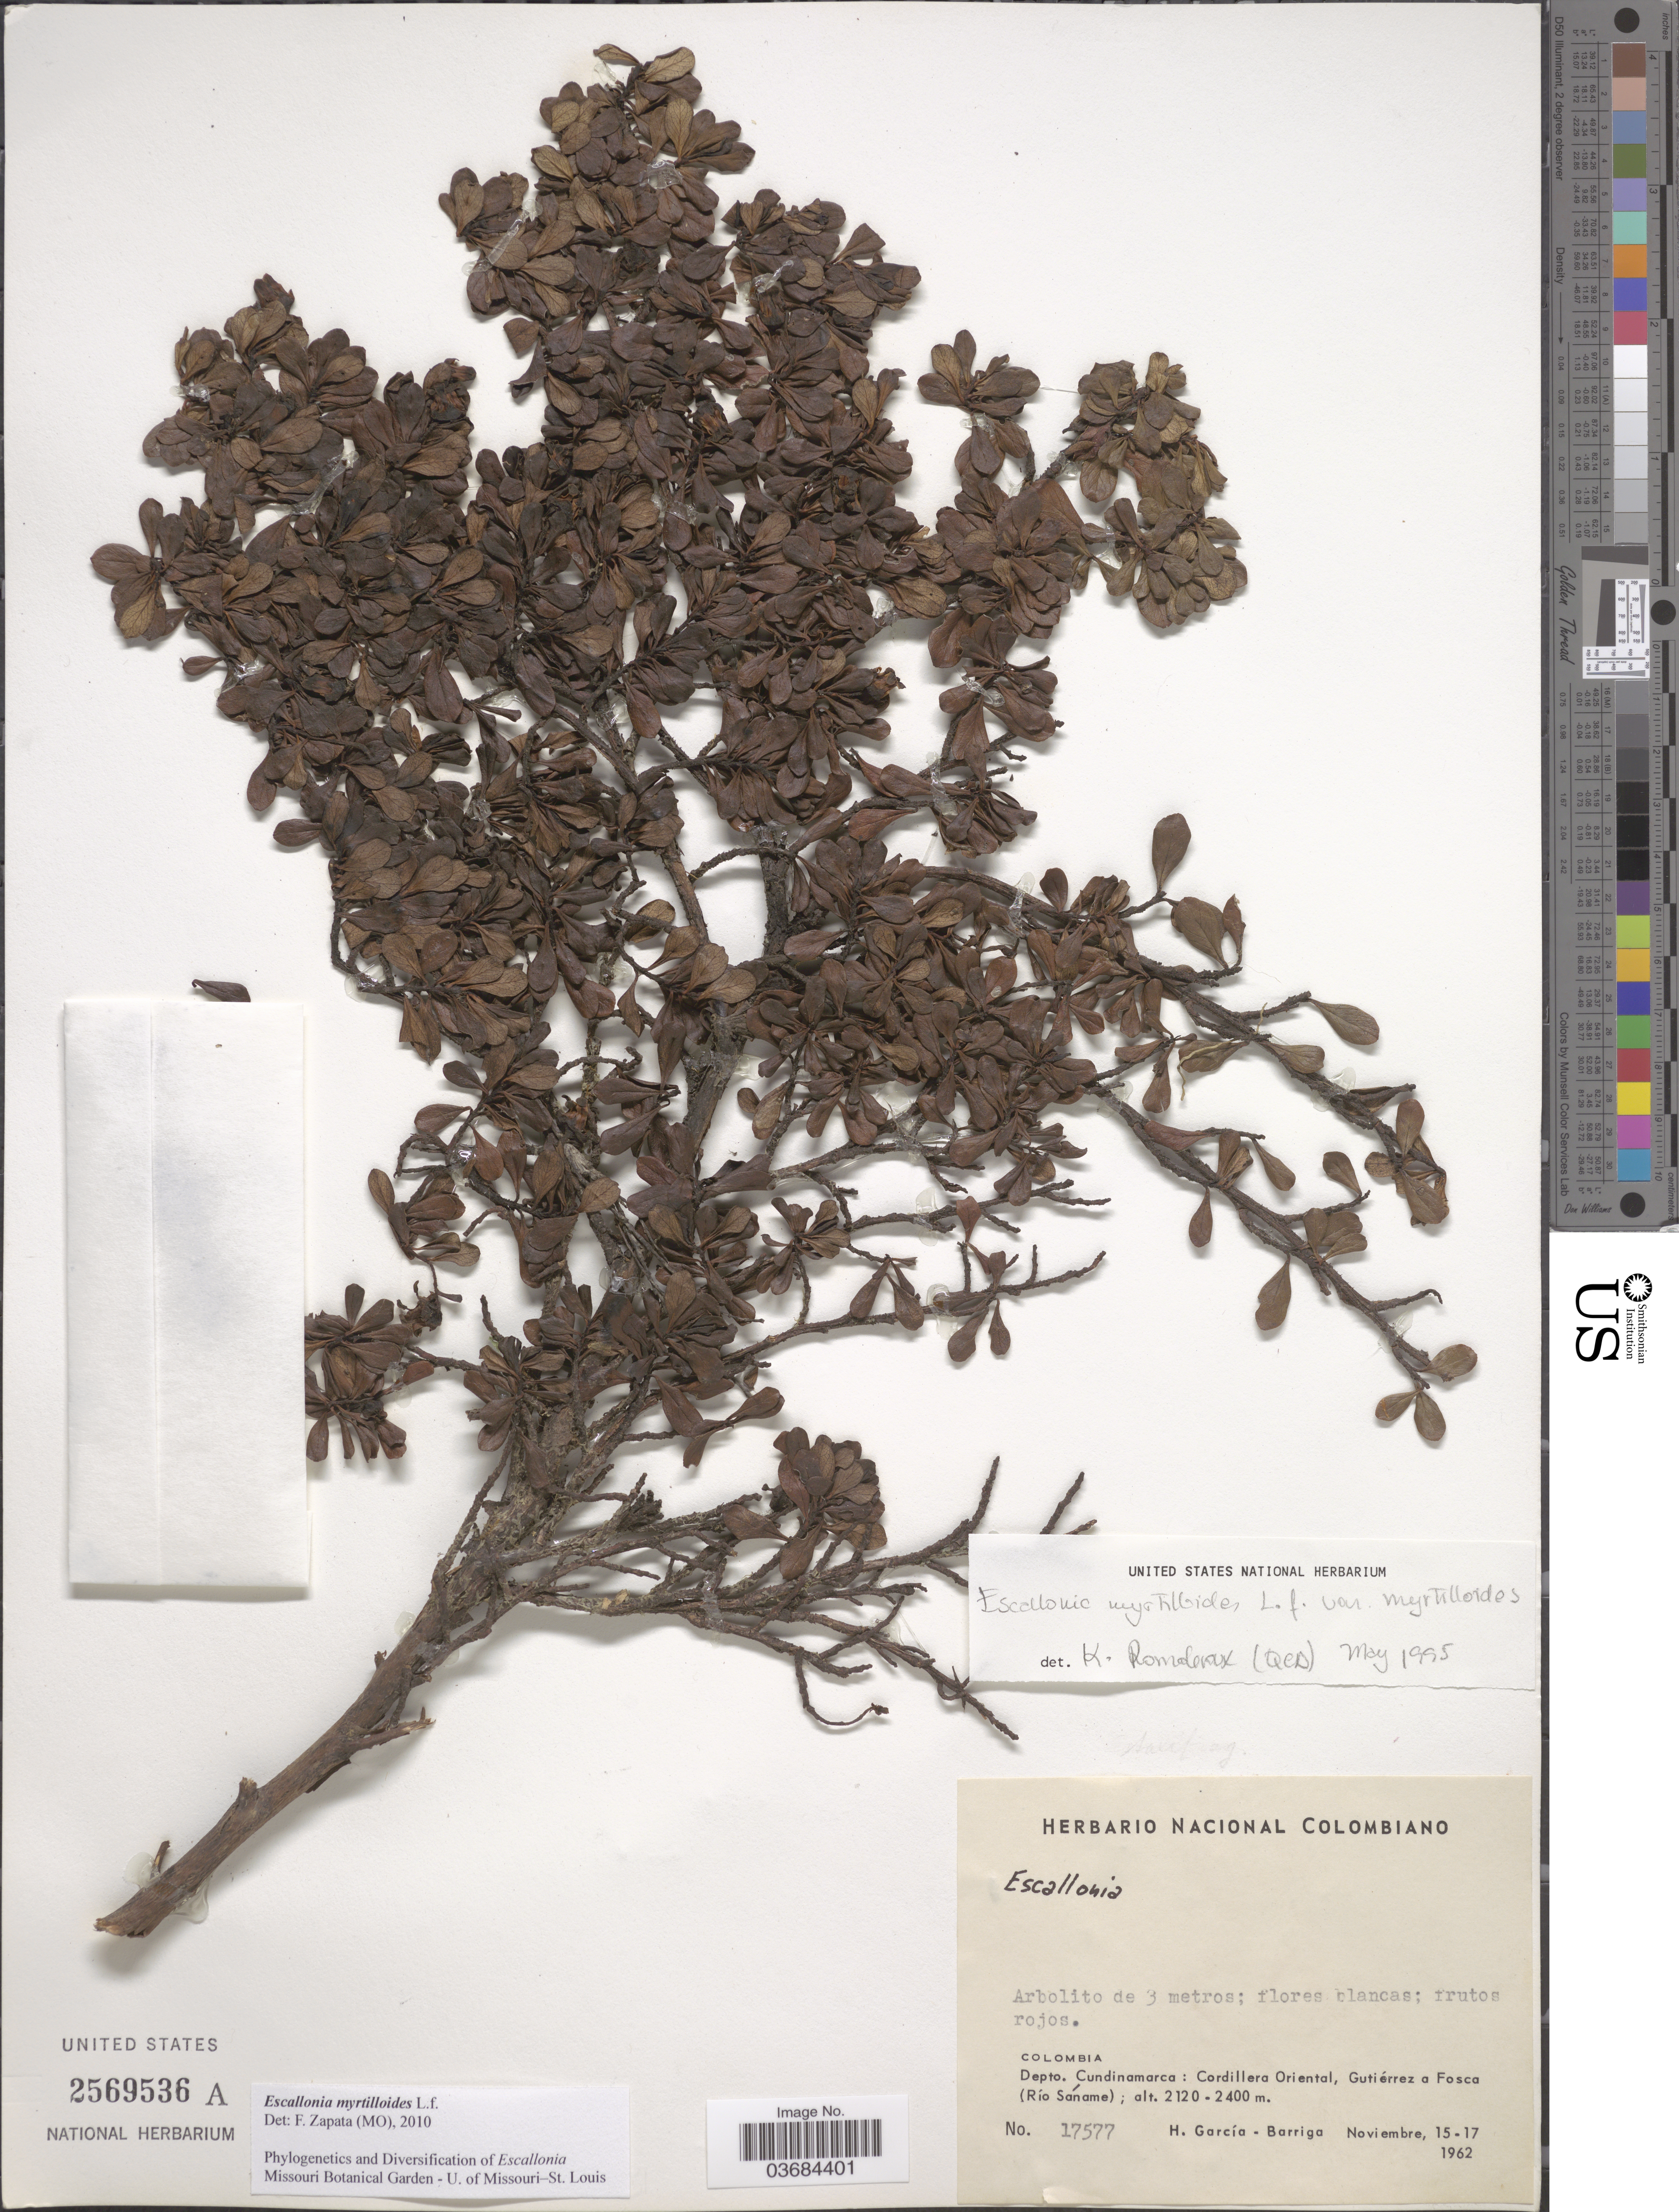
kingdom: Plantae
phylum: Tracheophyta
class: Magnoliopsida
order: Escalloniales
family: Escalloniaceae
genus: Escallonia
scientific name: Escallonia myrtilloides var. myrtilloides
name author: L. f.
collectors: H. García Barriga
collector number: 17577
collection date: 1962-11-15/1962-11-17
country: Colombia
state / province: Cundinamarca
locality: Depto. Cundinamarca: Cordillera Oriental, Gutiérrez a Fosca (Río Sáname).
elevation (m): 2120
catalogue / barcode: US 2569536A